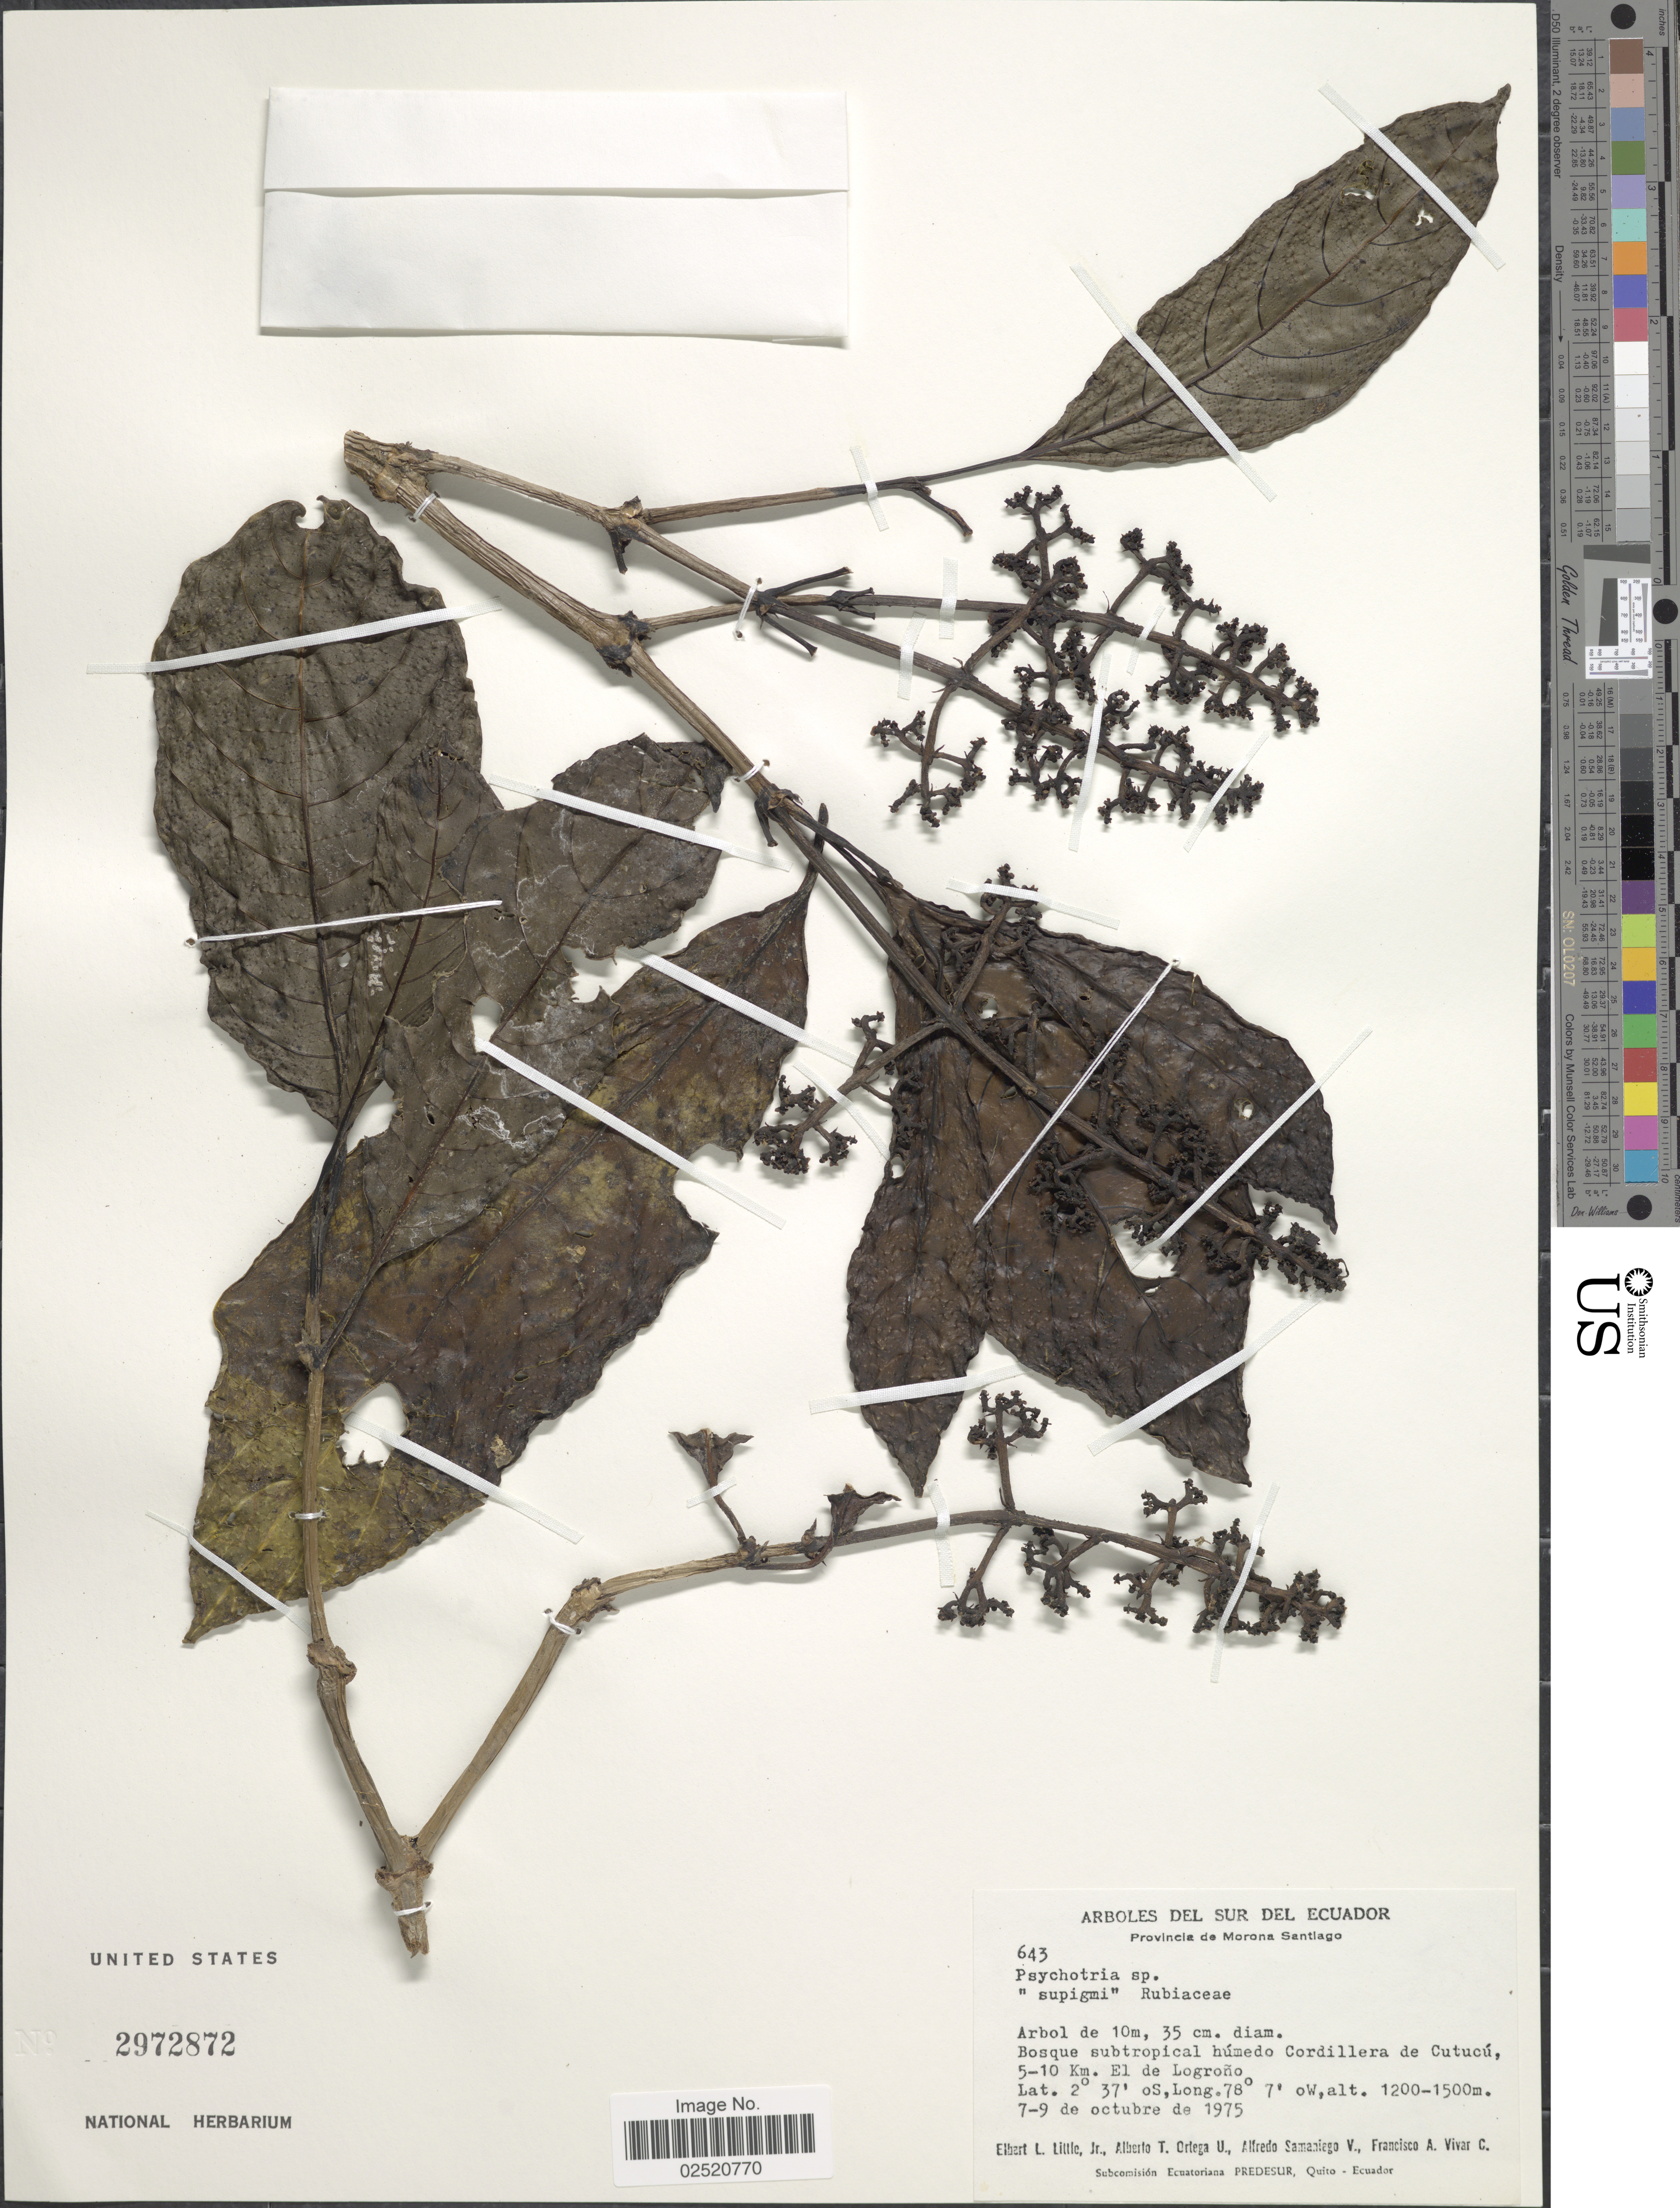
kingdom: Plantae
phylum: Tracheophyta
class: Magnoliopsida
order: Gentianales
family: Rubiaceae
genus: Psychotria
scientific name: Psychotria sp.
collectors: E. L. Little, A. T. Ortega U., A. V. Samaniego & F. A. Vivar C.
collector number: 643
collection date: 1975-10-07/1975-10-09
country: Ecuador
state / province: Morona-Santiago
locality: Cordillera de Cutucú, 5-10 Km. El de Logroño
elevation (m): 1200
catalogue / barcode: US 2972872